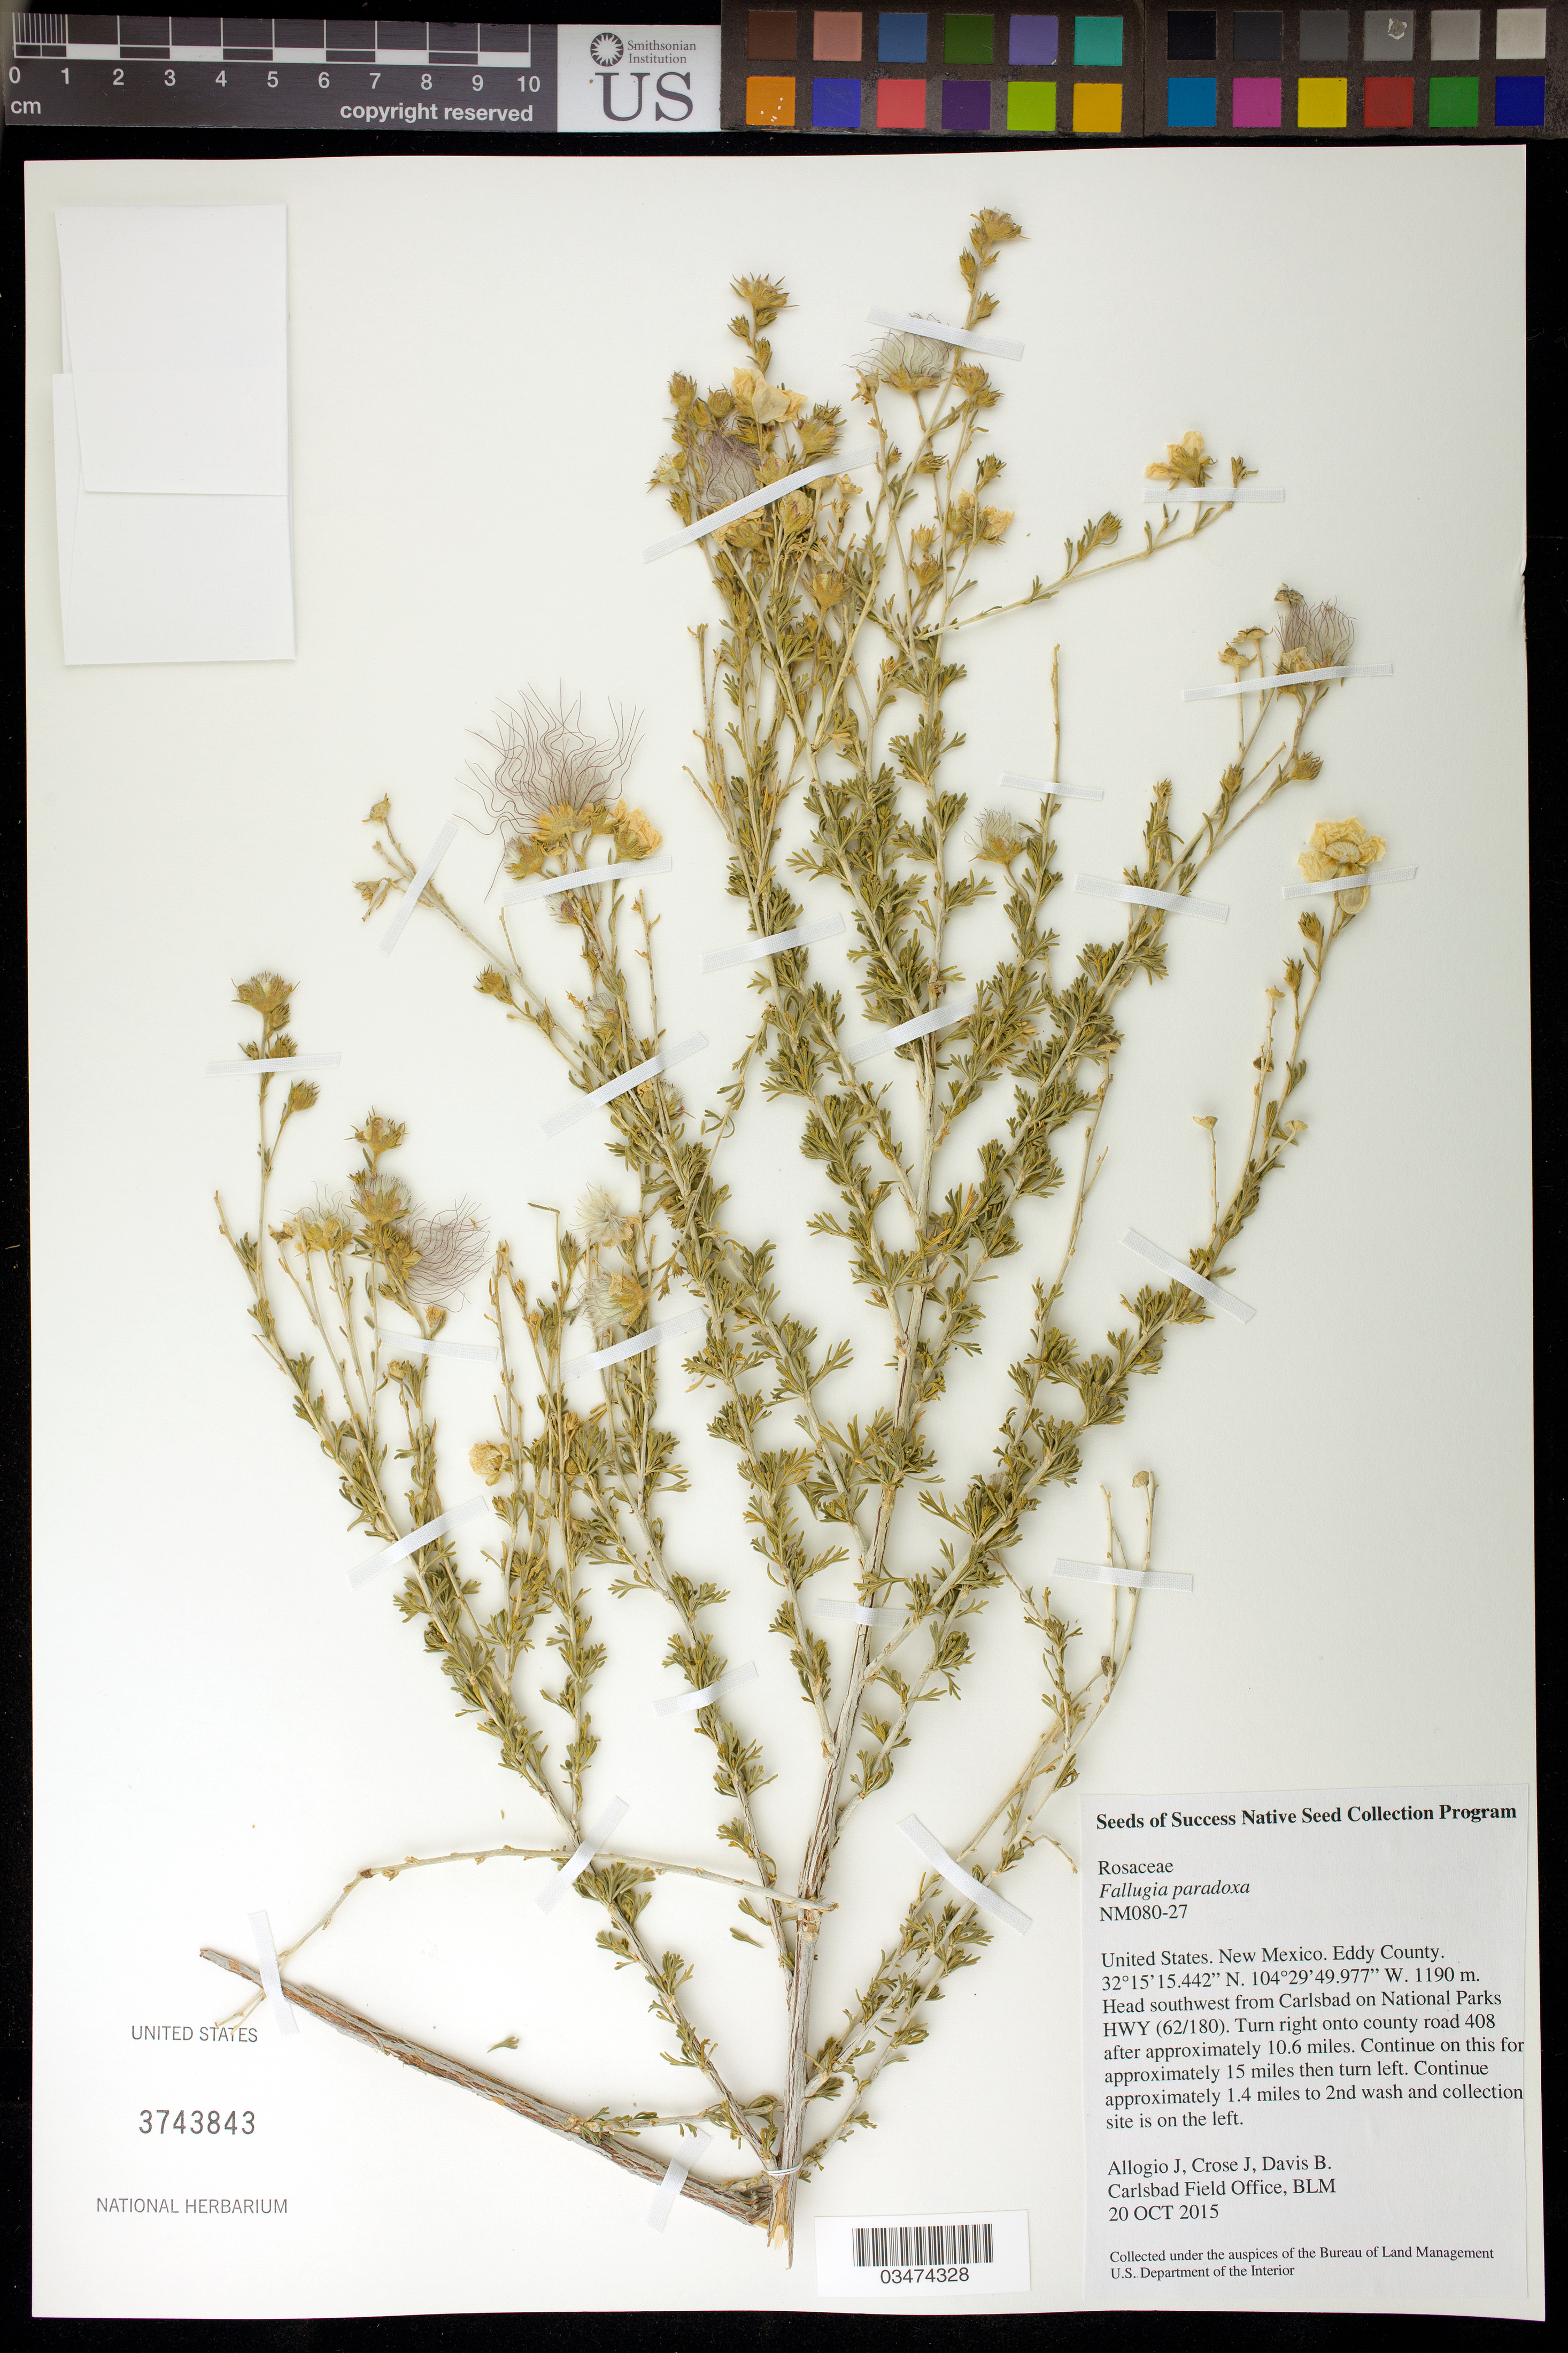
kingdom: Plantae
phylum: Tracheophyta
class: Magnoliopsida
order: Rosales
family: Rosaceae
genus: Fallugia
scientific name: Fallugia paradoxa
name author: (D. Don ex Tilloch & T. Taylor) Endl. ex Torr.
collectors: J. Allogio, J. Crose & B. Davis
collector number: NM080-27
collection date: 2015-10-20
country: United States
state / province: New Mexico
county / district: Eddy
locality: SW from Carlsbad on National Parks Hwy (62/180), turn right into country rd. 408 after 10.6 mi., continue for 15 miles, turn left for 1.4 mi.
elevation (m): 1190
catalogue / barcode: US 3743843